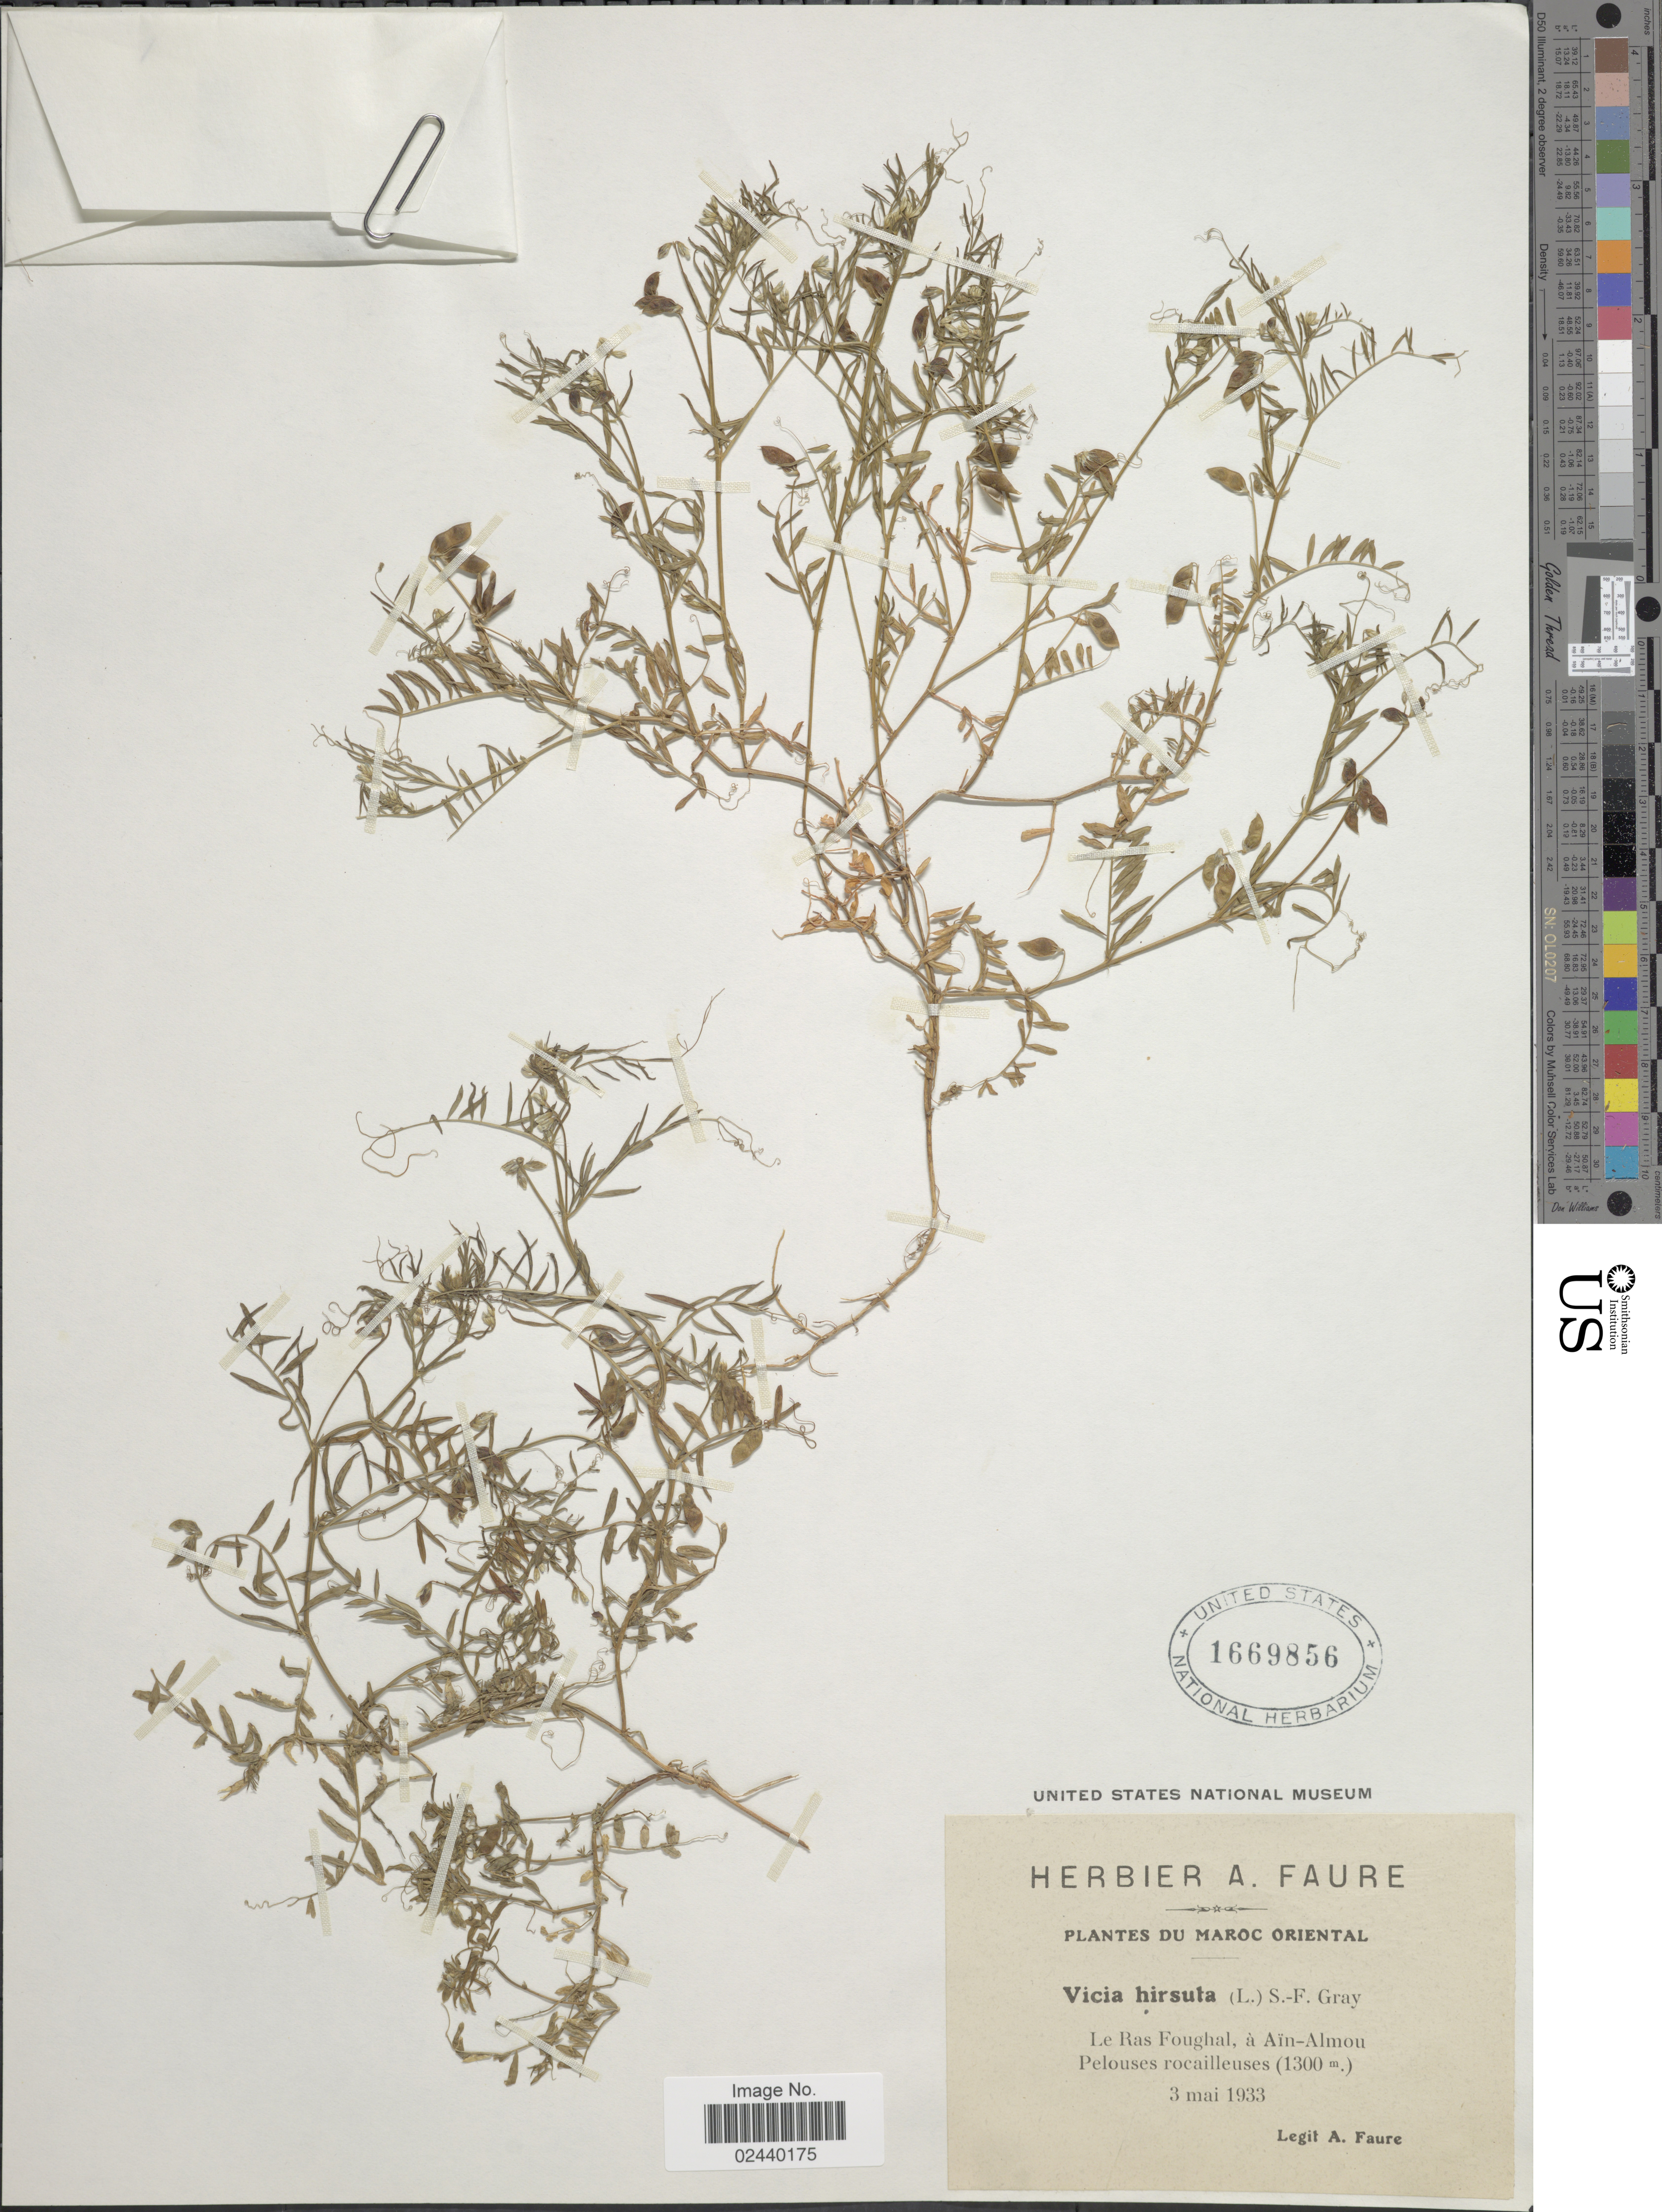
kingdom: Plantae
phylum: Tracheophyta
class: Magnoliopsida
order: Fabales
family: Fabaceae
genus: Vicia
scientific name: Vicia hirsuta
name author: (L.) A. Gray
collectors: A. Faure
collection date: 1933-05-03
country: Morocco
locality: Maroc Oriental, Le Ras Foughal, a Ain-Almou, Pelouses rocailleuses.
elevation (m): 1300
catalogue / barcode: US 1669856